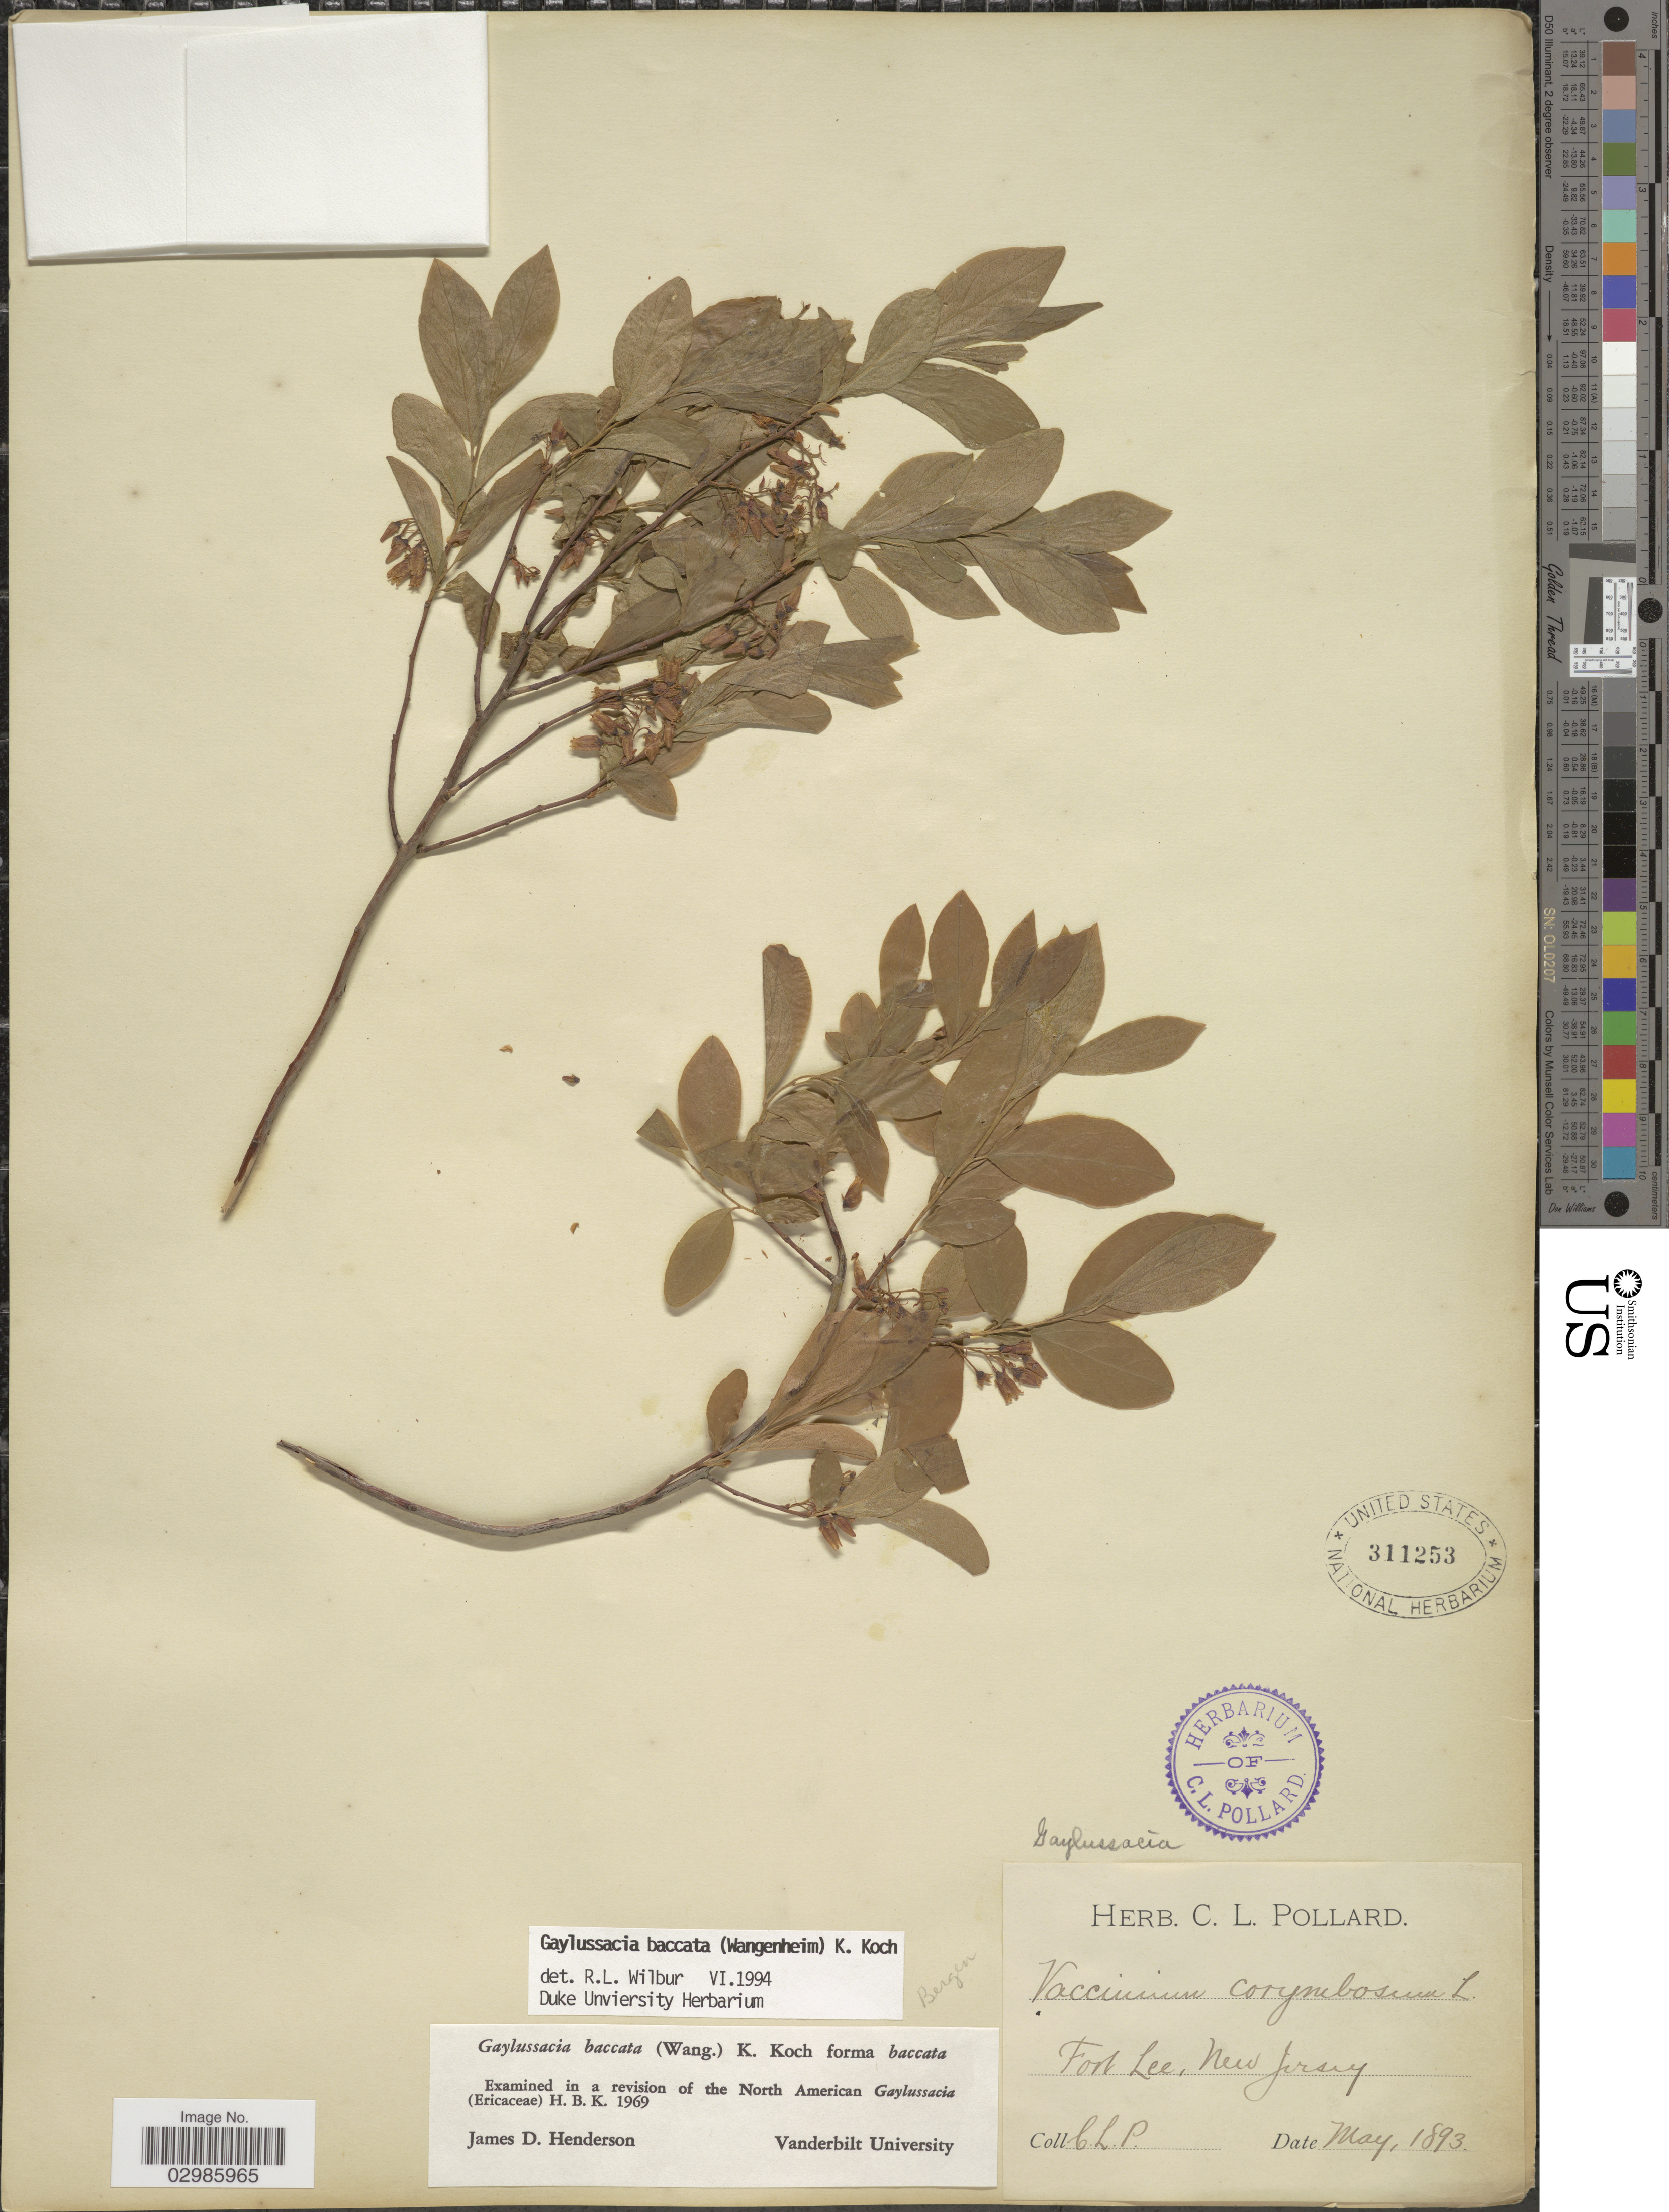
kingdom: Plantae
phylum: Tracheophyta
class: Magnoliopsida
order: Ericales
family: Ericaceae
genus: Gaylussacia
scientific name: Gaylussacia baccata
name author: (Wangenh.) K. Koch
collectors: C. L. Pollard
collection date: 1893-05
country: United States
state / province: New Jersey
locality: Bergen. Fort Lee.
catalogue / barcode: US 311253